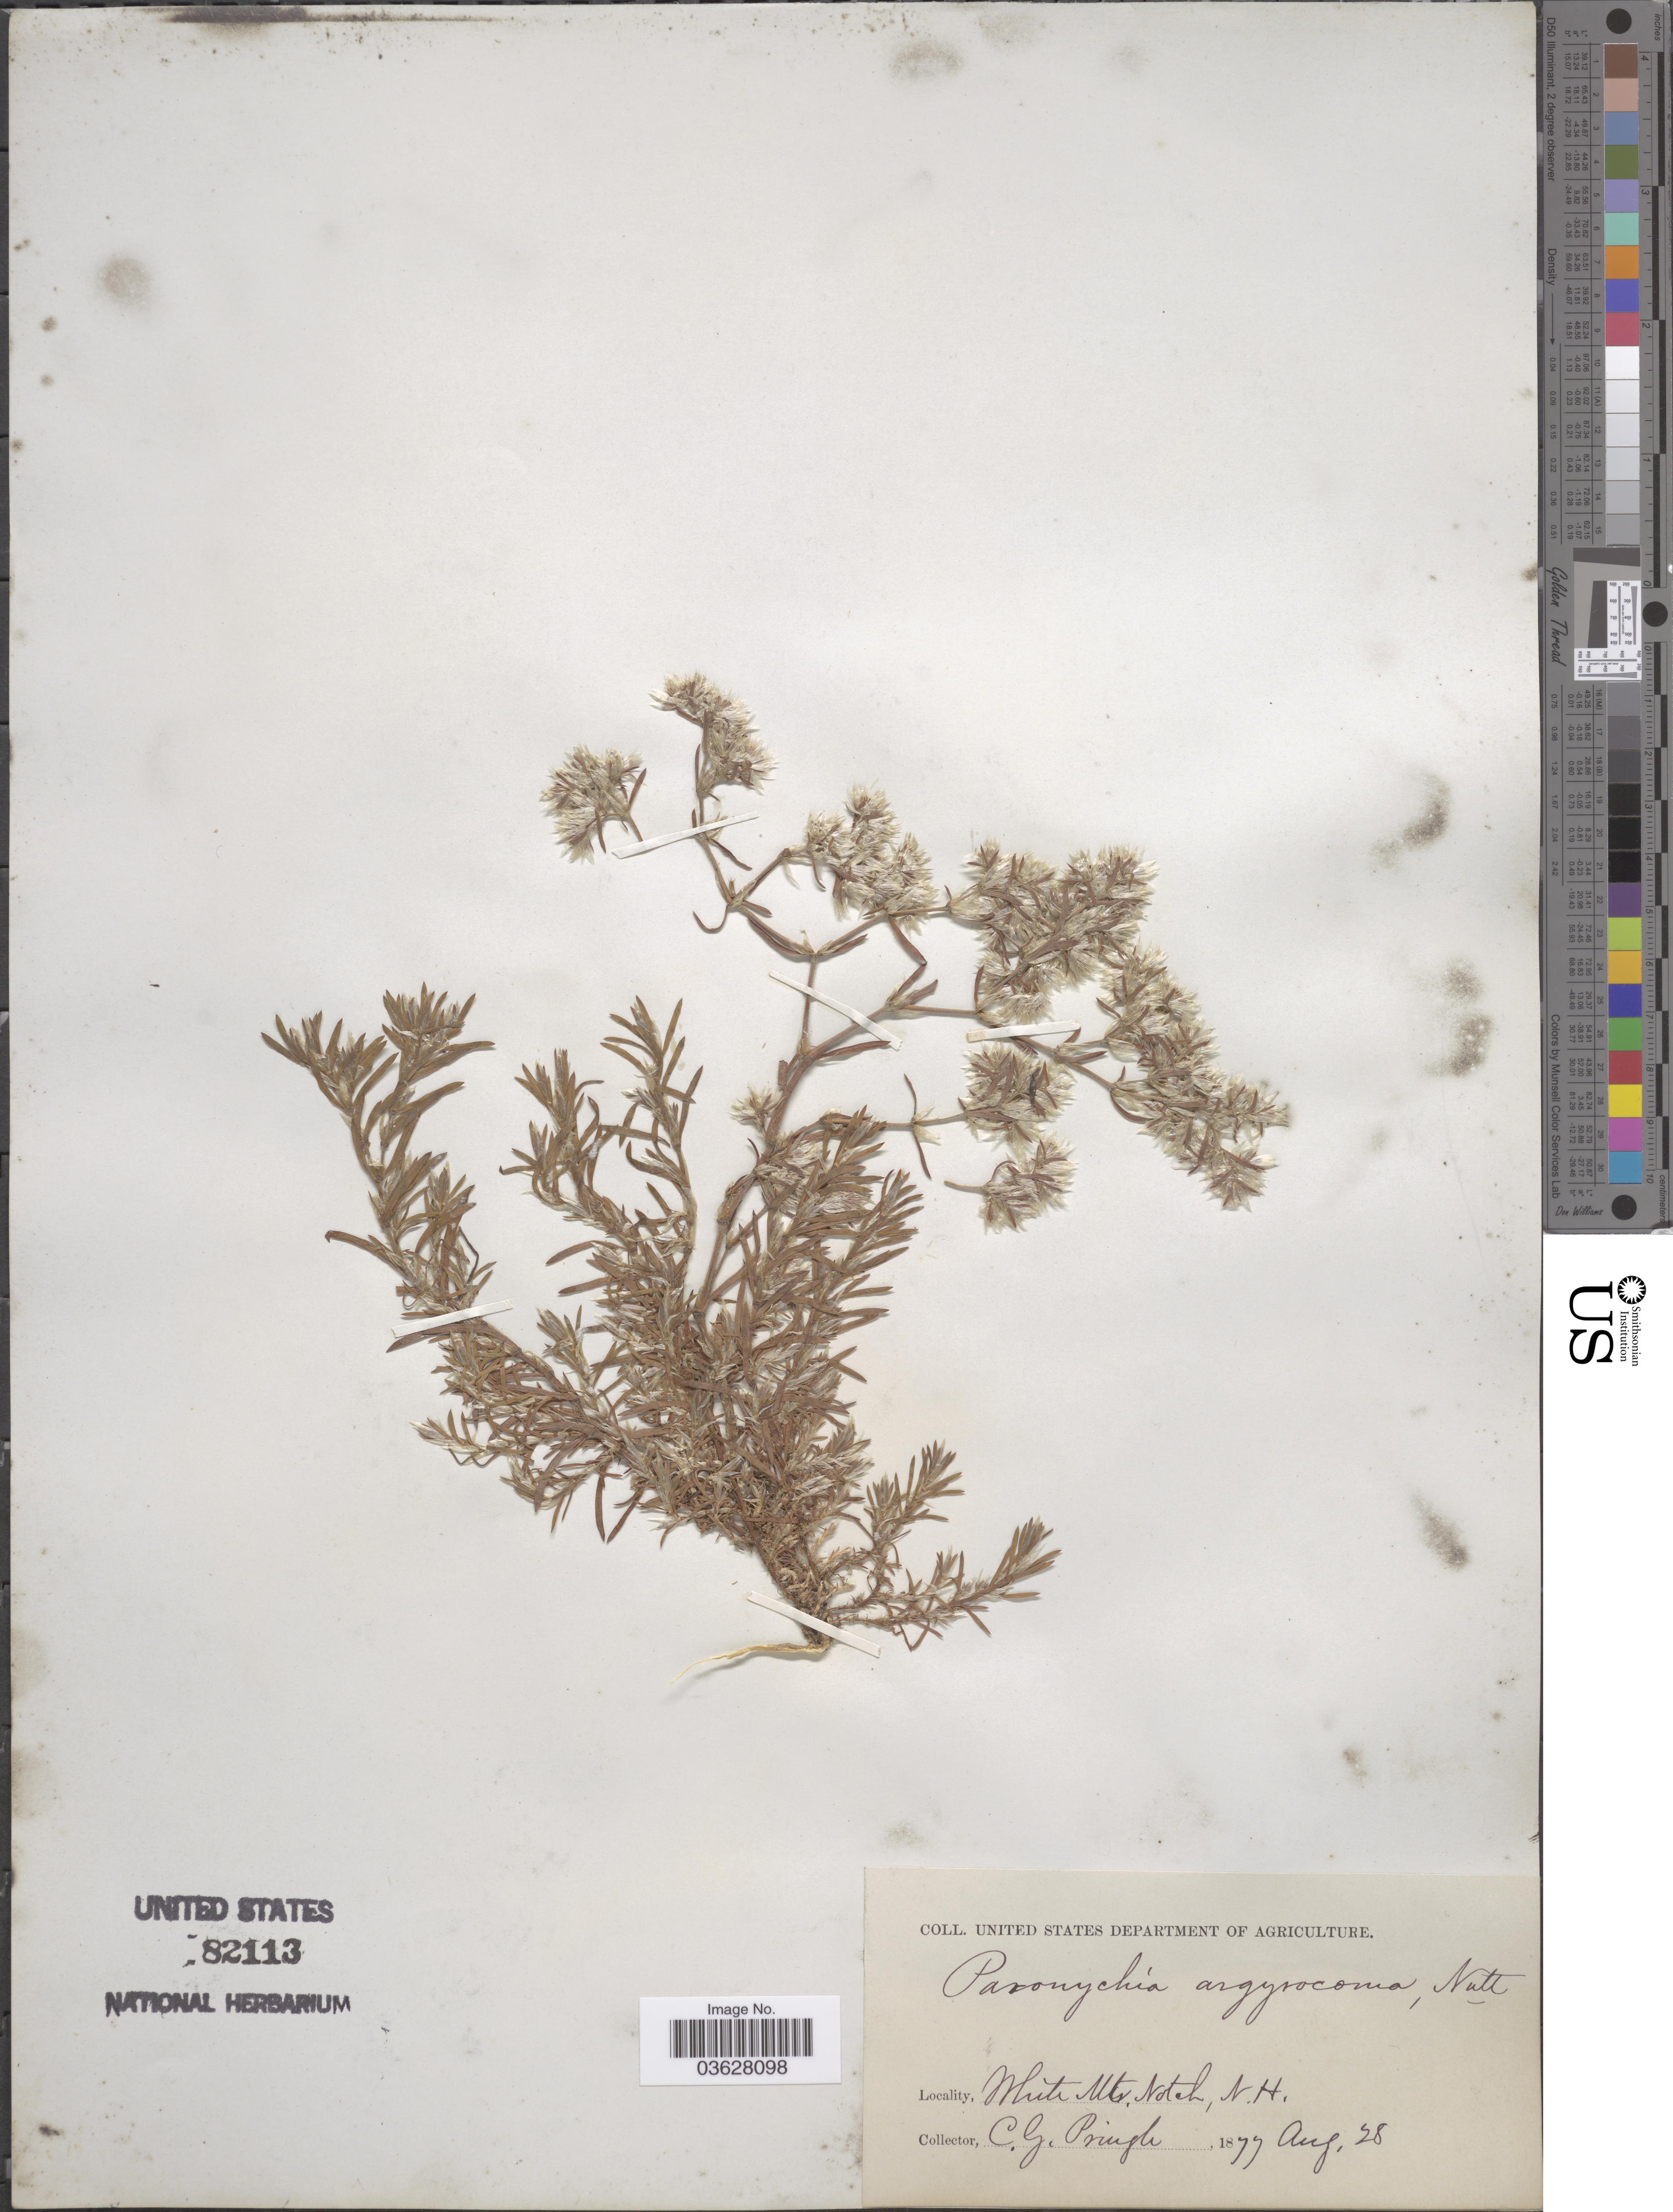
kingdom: Plantae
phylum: Tracheophyta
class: Magnoliopsida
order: Caryophyllales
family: Caryophyllaceae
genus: Paronychia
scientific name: Paronychia argyrocoma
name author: (Michx.) Nutt.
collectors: C. G. Pringle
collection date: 1977-08-28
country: United States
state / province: New Hampshire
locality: White Mts. Notch.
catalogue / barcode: US 82113